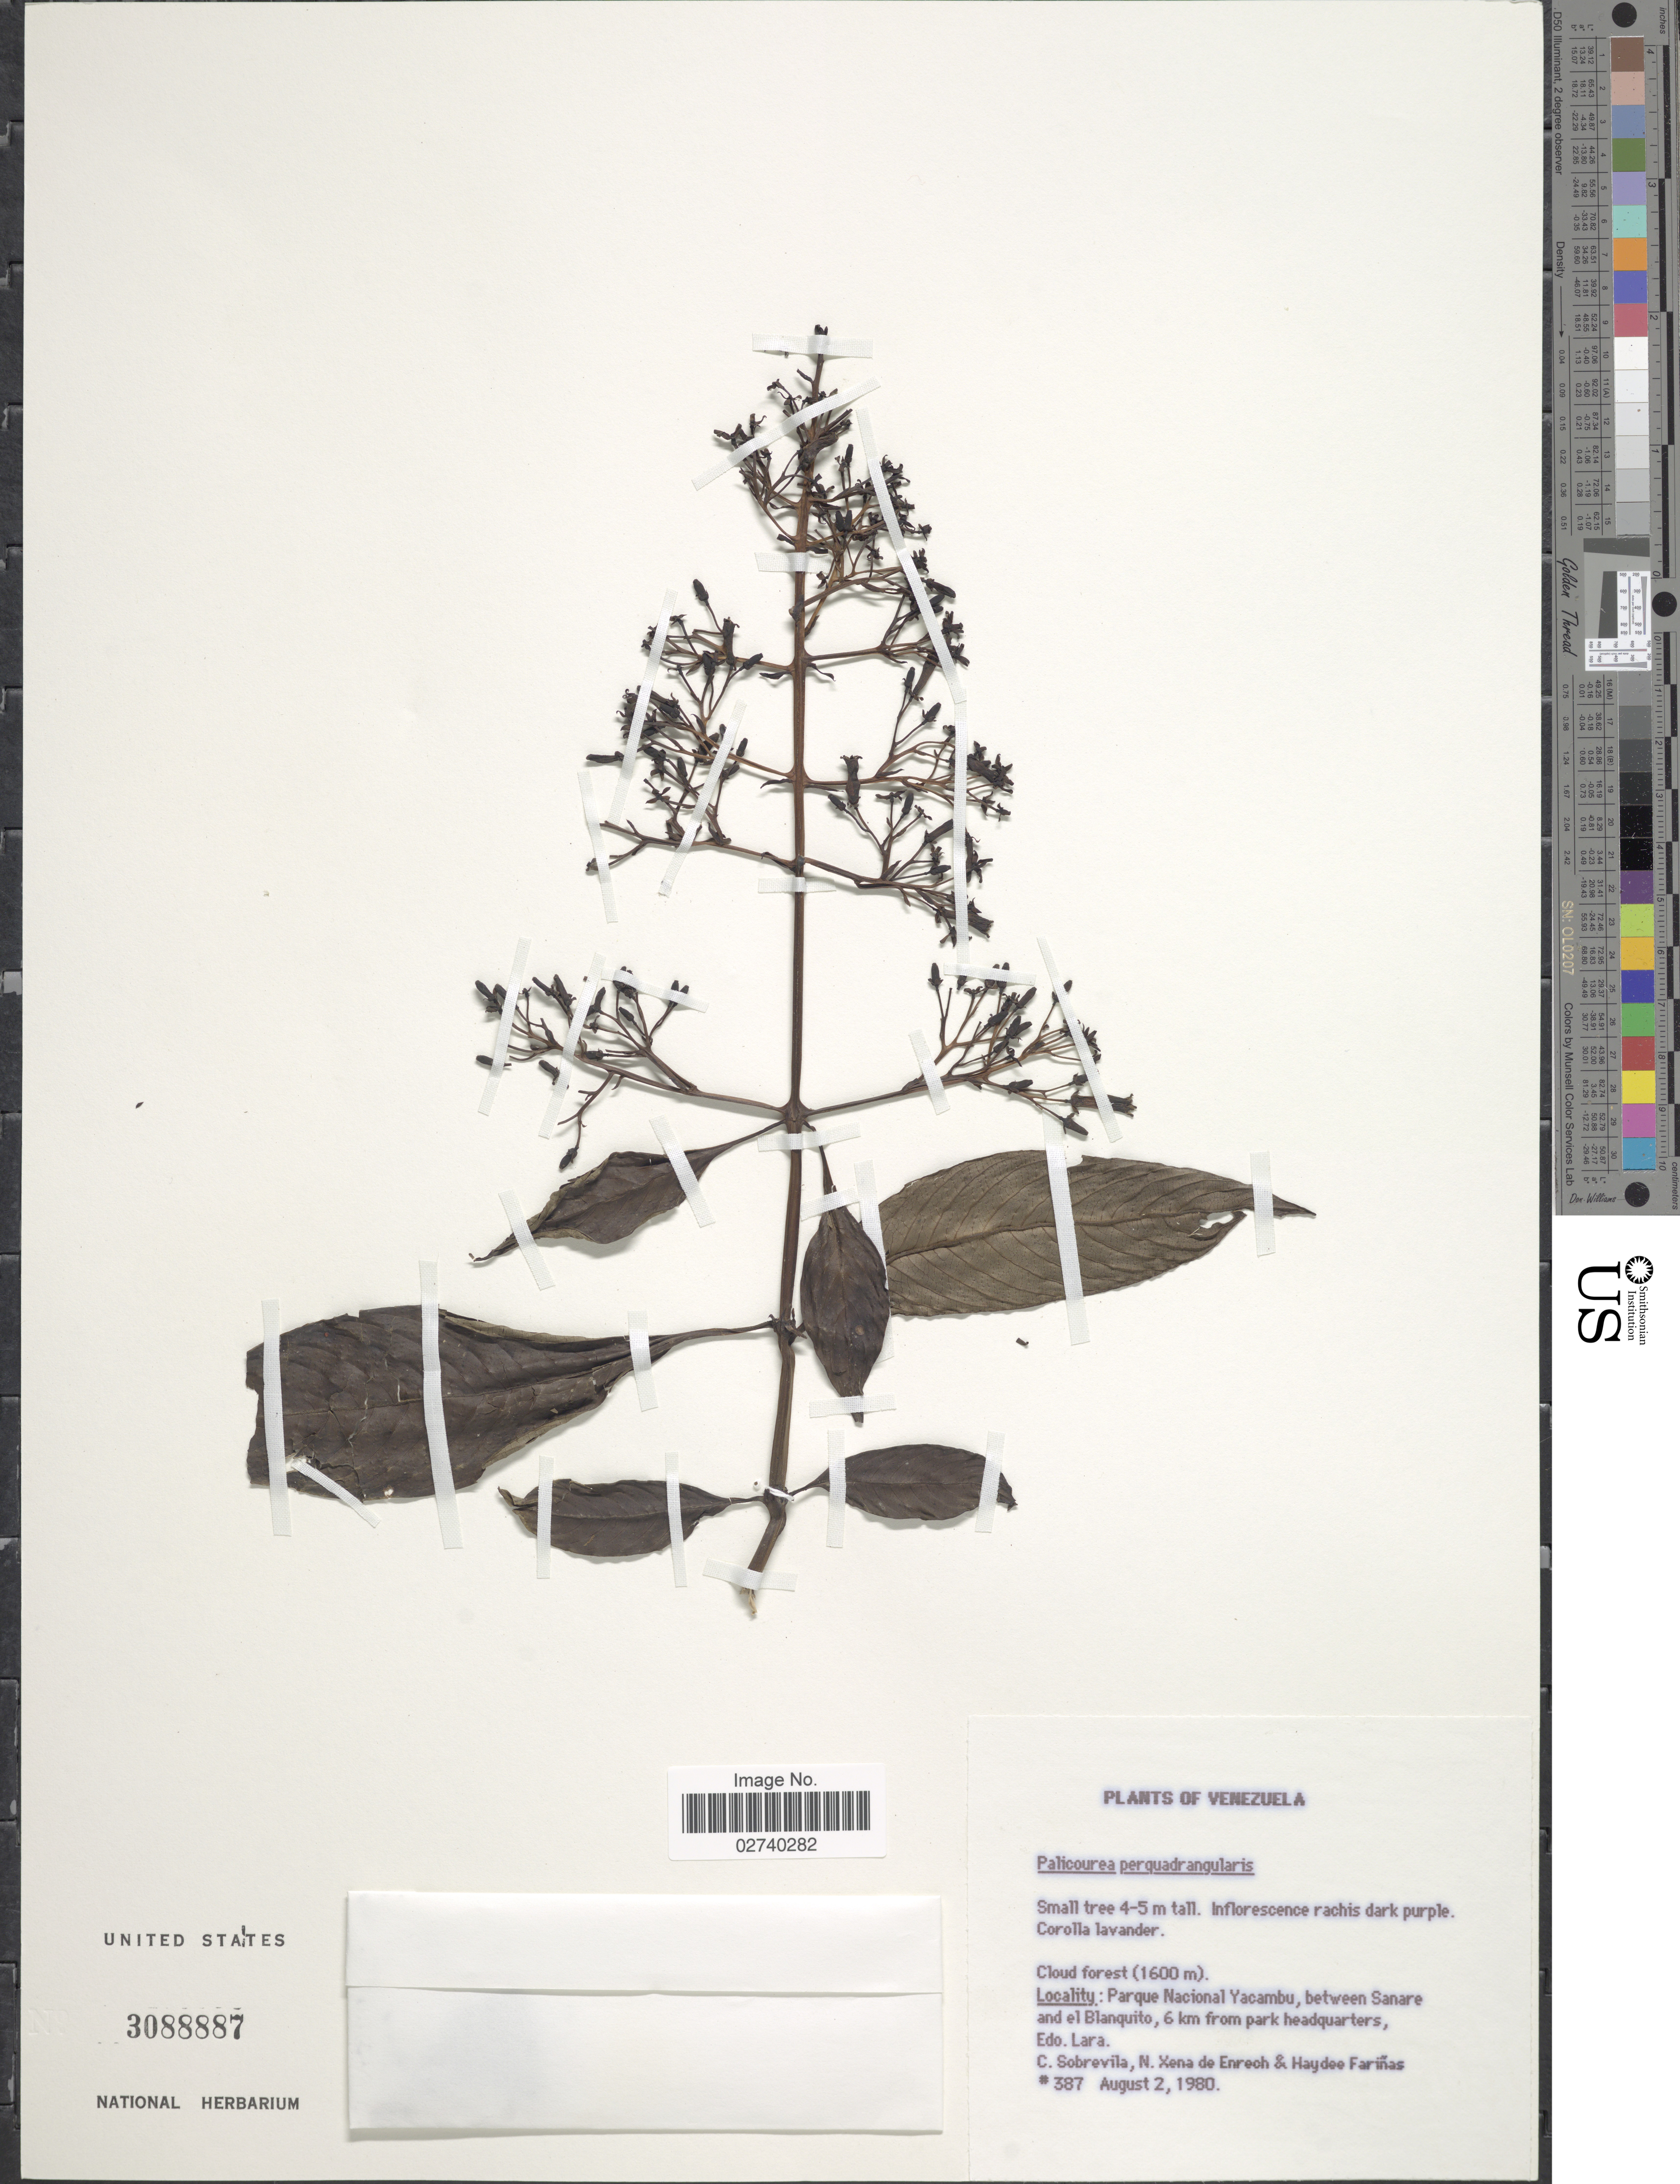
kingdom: Plantae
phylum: Tracheophyta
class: Magnoliopsida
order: Gentianales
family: Rubiaceae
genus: Palicourea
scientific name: Palicourea perquadrangularis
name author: Wernham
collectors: C. Sobrevila, N. Xena de Enrech & H. Fariñas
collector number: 387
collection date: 1980-08-02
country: Venezuela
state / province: Lara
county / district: Jiménez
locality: Parque Nacional Yacambu, between Sanare and el Blanquito, 6 km from park headquarters.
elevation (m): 1600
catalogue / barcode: US 3088887